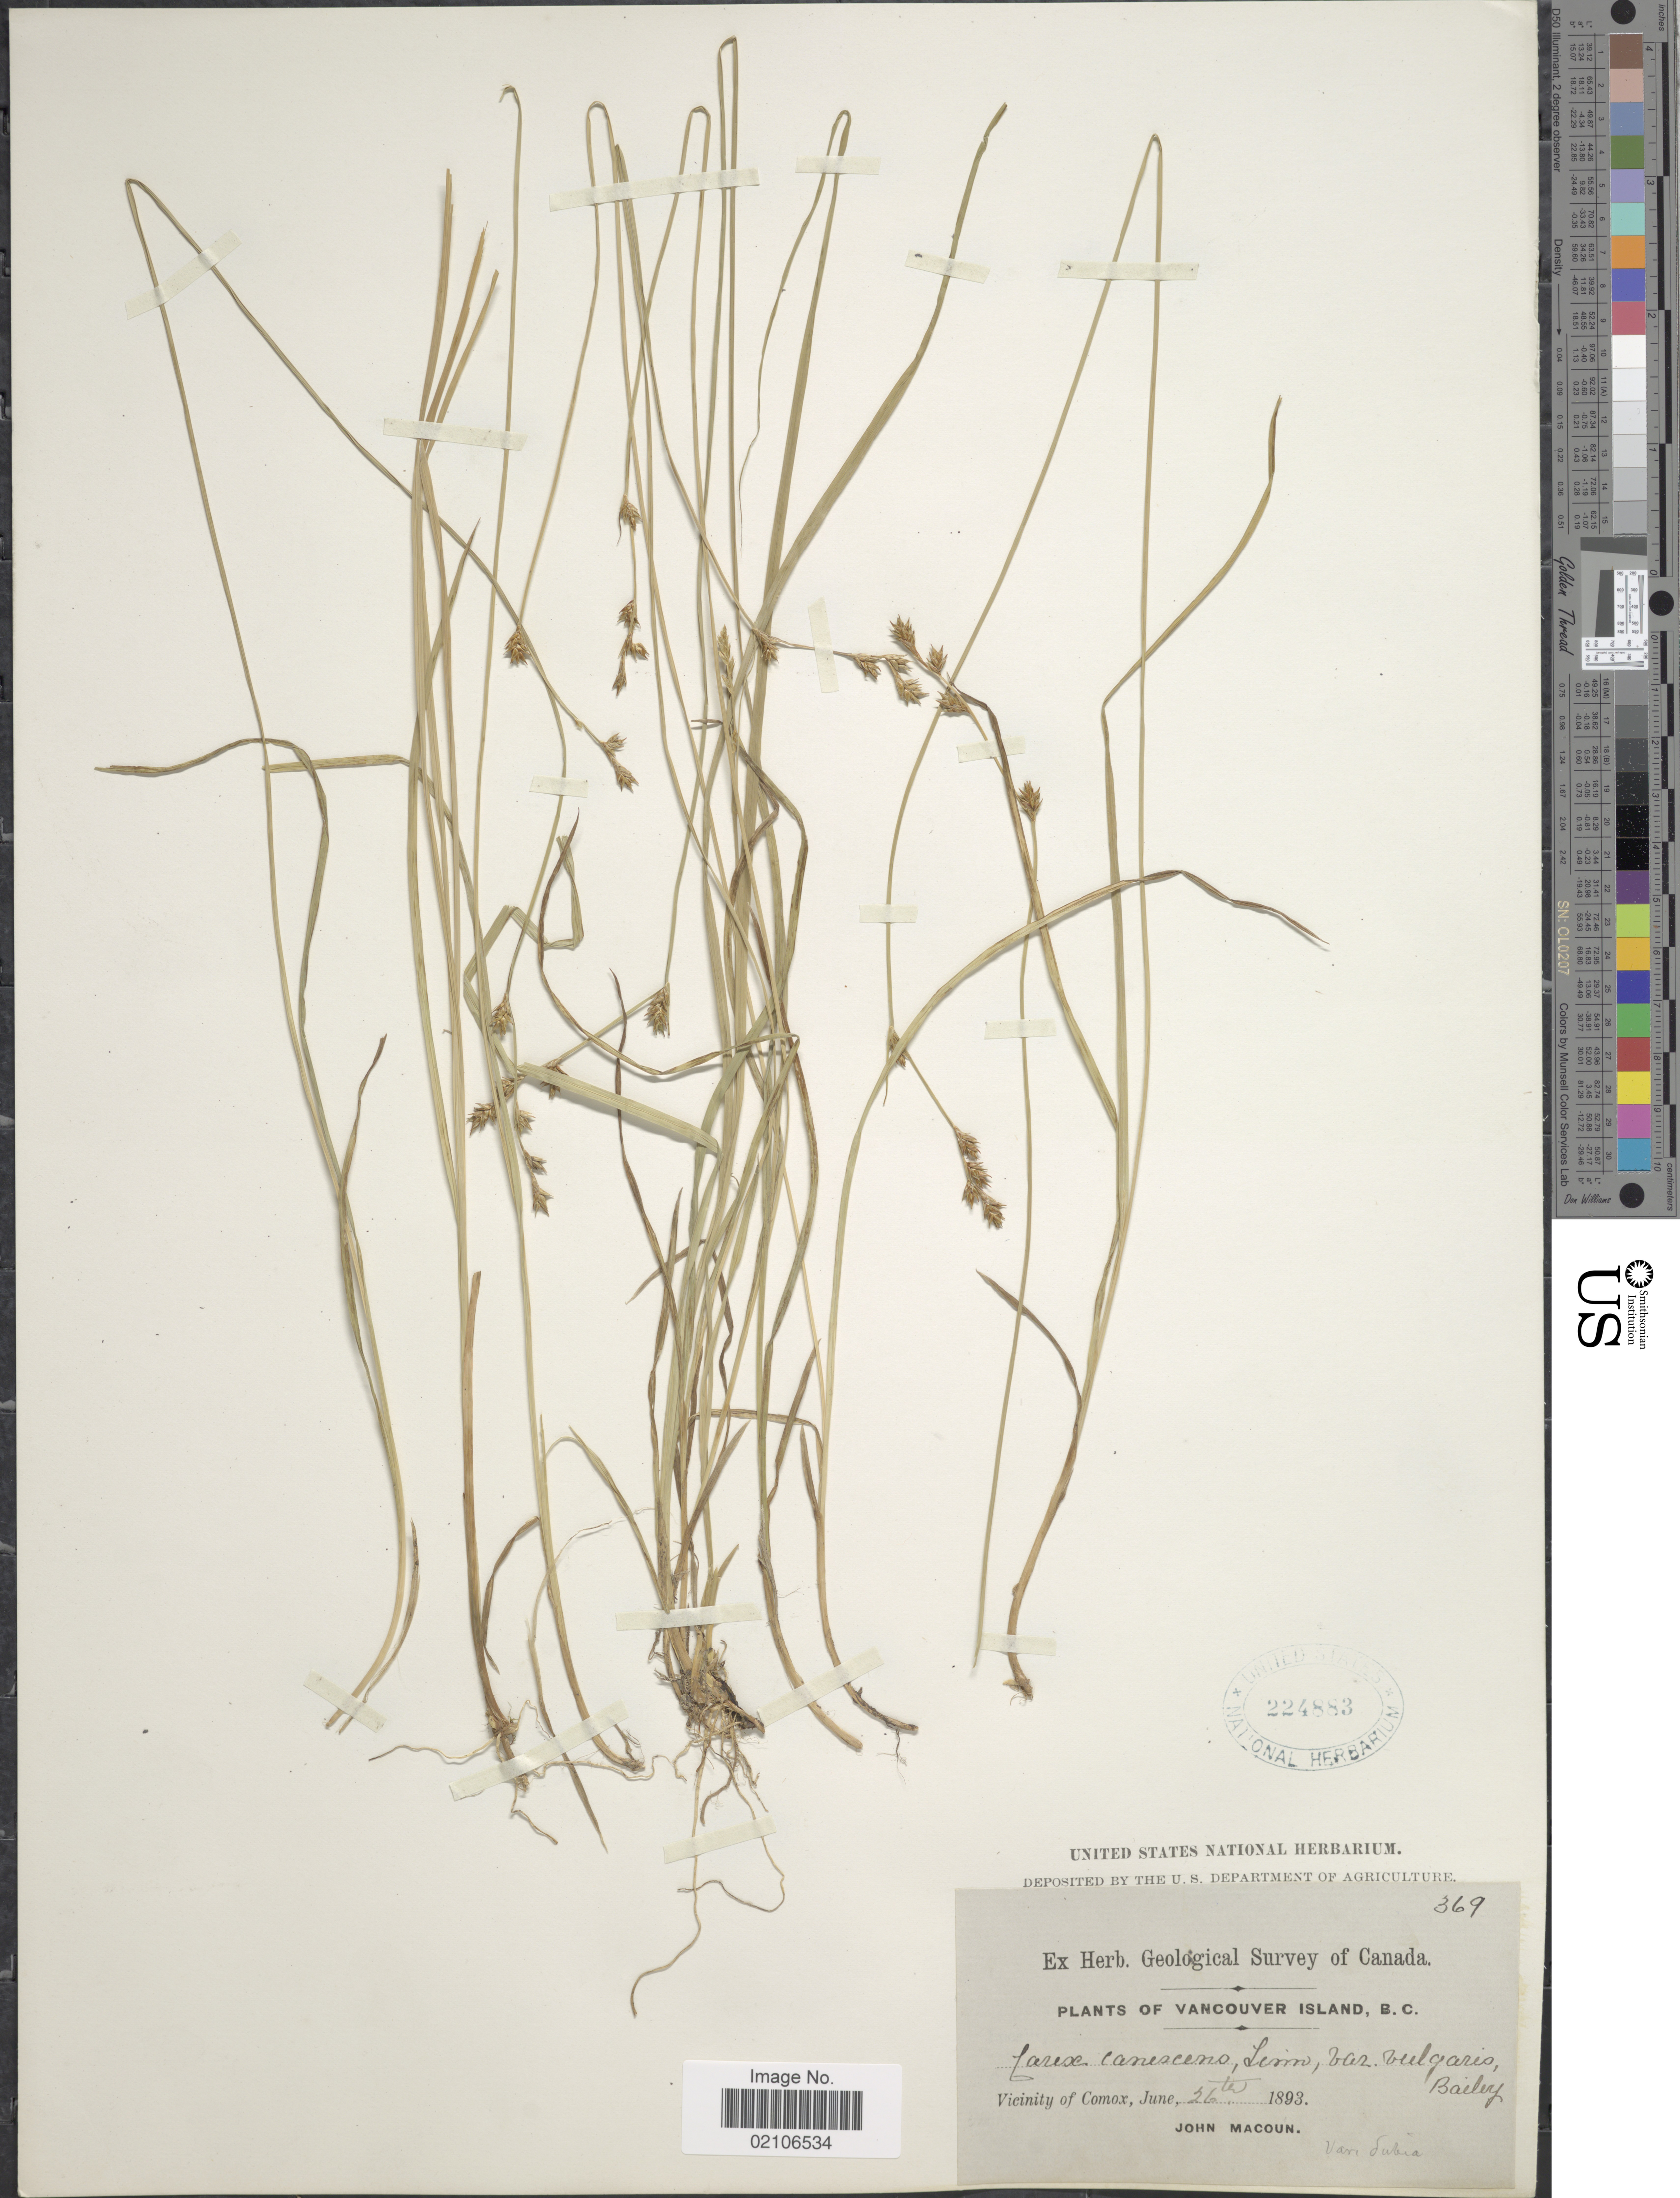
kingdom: Plantae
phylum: Tracheophyta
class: Liliopsida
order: Poales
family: Cyperaceae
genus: Carex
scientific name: Carex brunnescens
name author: (Pers.) Poir.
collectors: J. Macoun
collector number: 369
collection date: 1893-06-26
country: Canada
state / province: British Columbia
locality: Vancouver Island, Vicinity of Comox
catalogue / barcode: US 224883